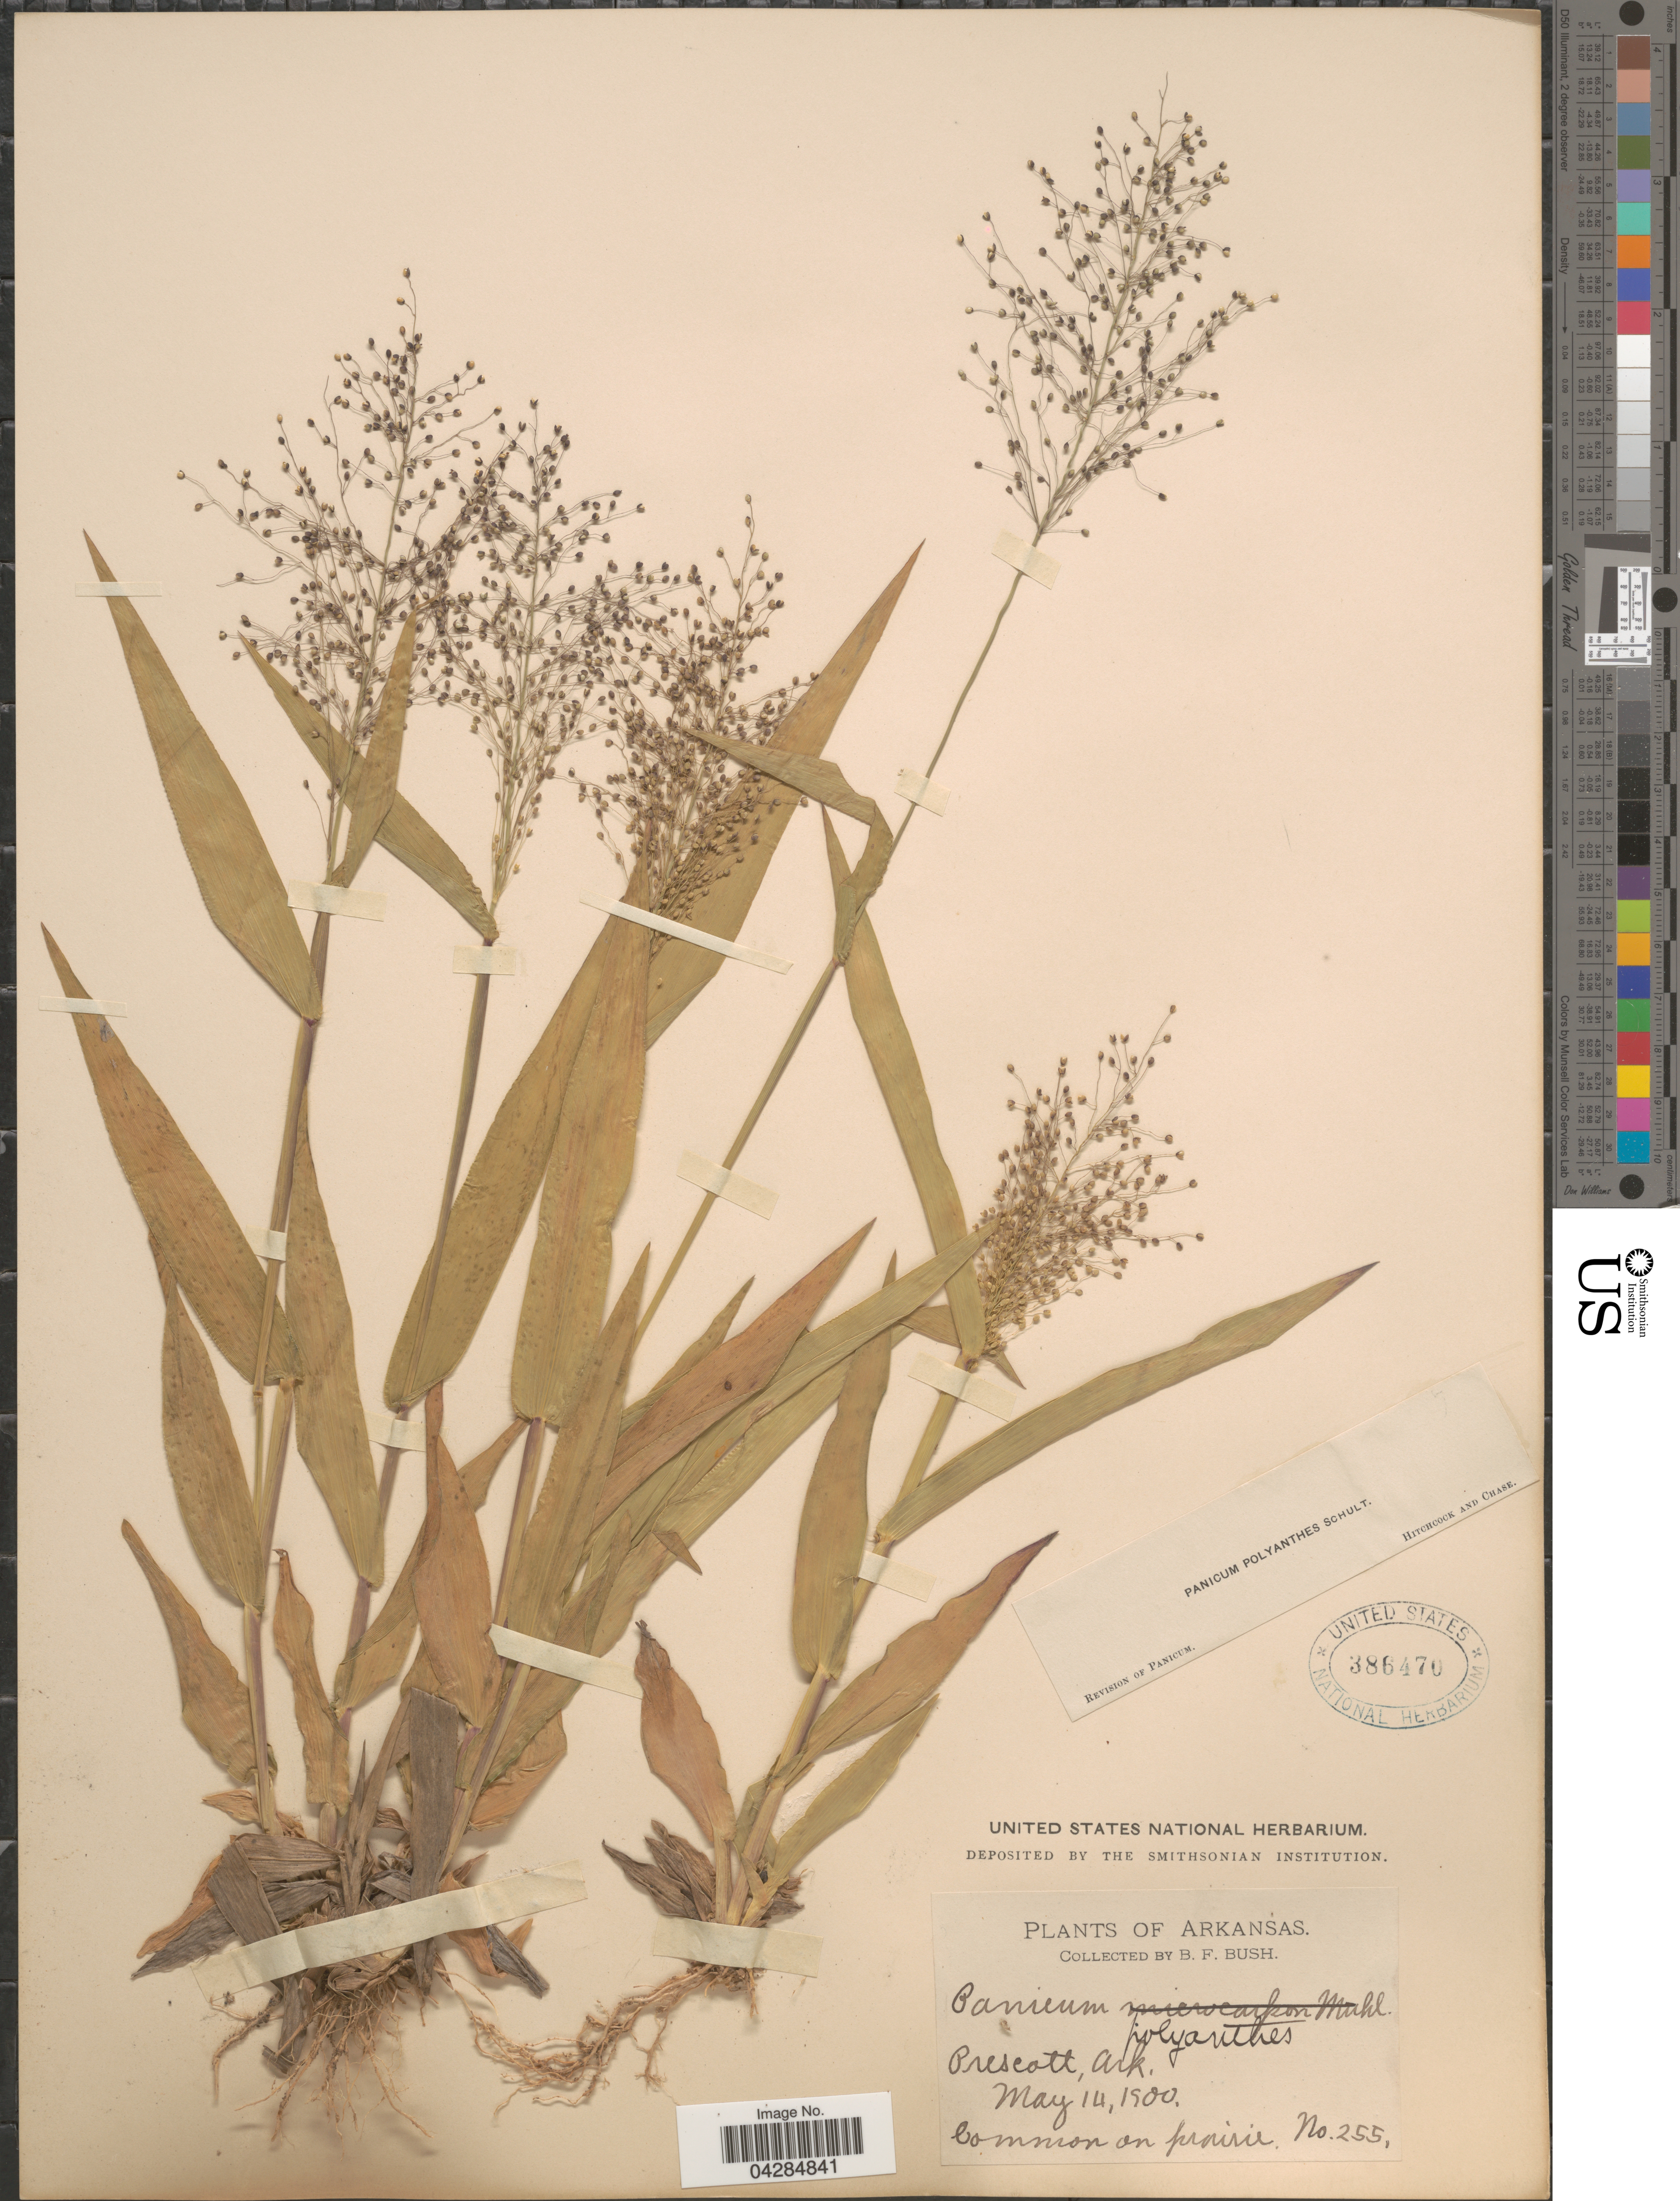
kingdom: Plantae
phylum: Tracheophyta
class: Liliopsida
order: Poales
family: Poaceae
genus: Dichanthelium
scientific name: Dichanthelium polyanthes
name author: (Schult.) Mohlenbr.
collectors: B. F. Bush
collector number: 255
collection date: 1900-05-14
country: United States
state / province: Arkansas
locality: Prescott.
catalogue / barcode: US 386470